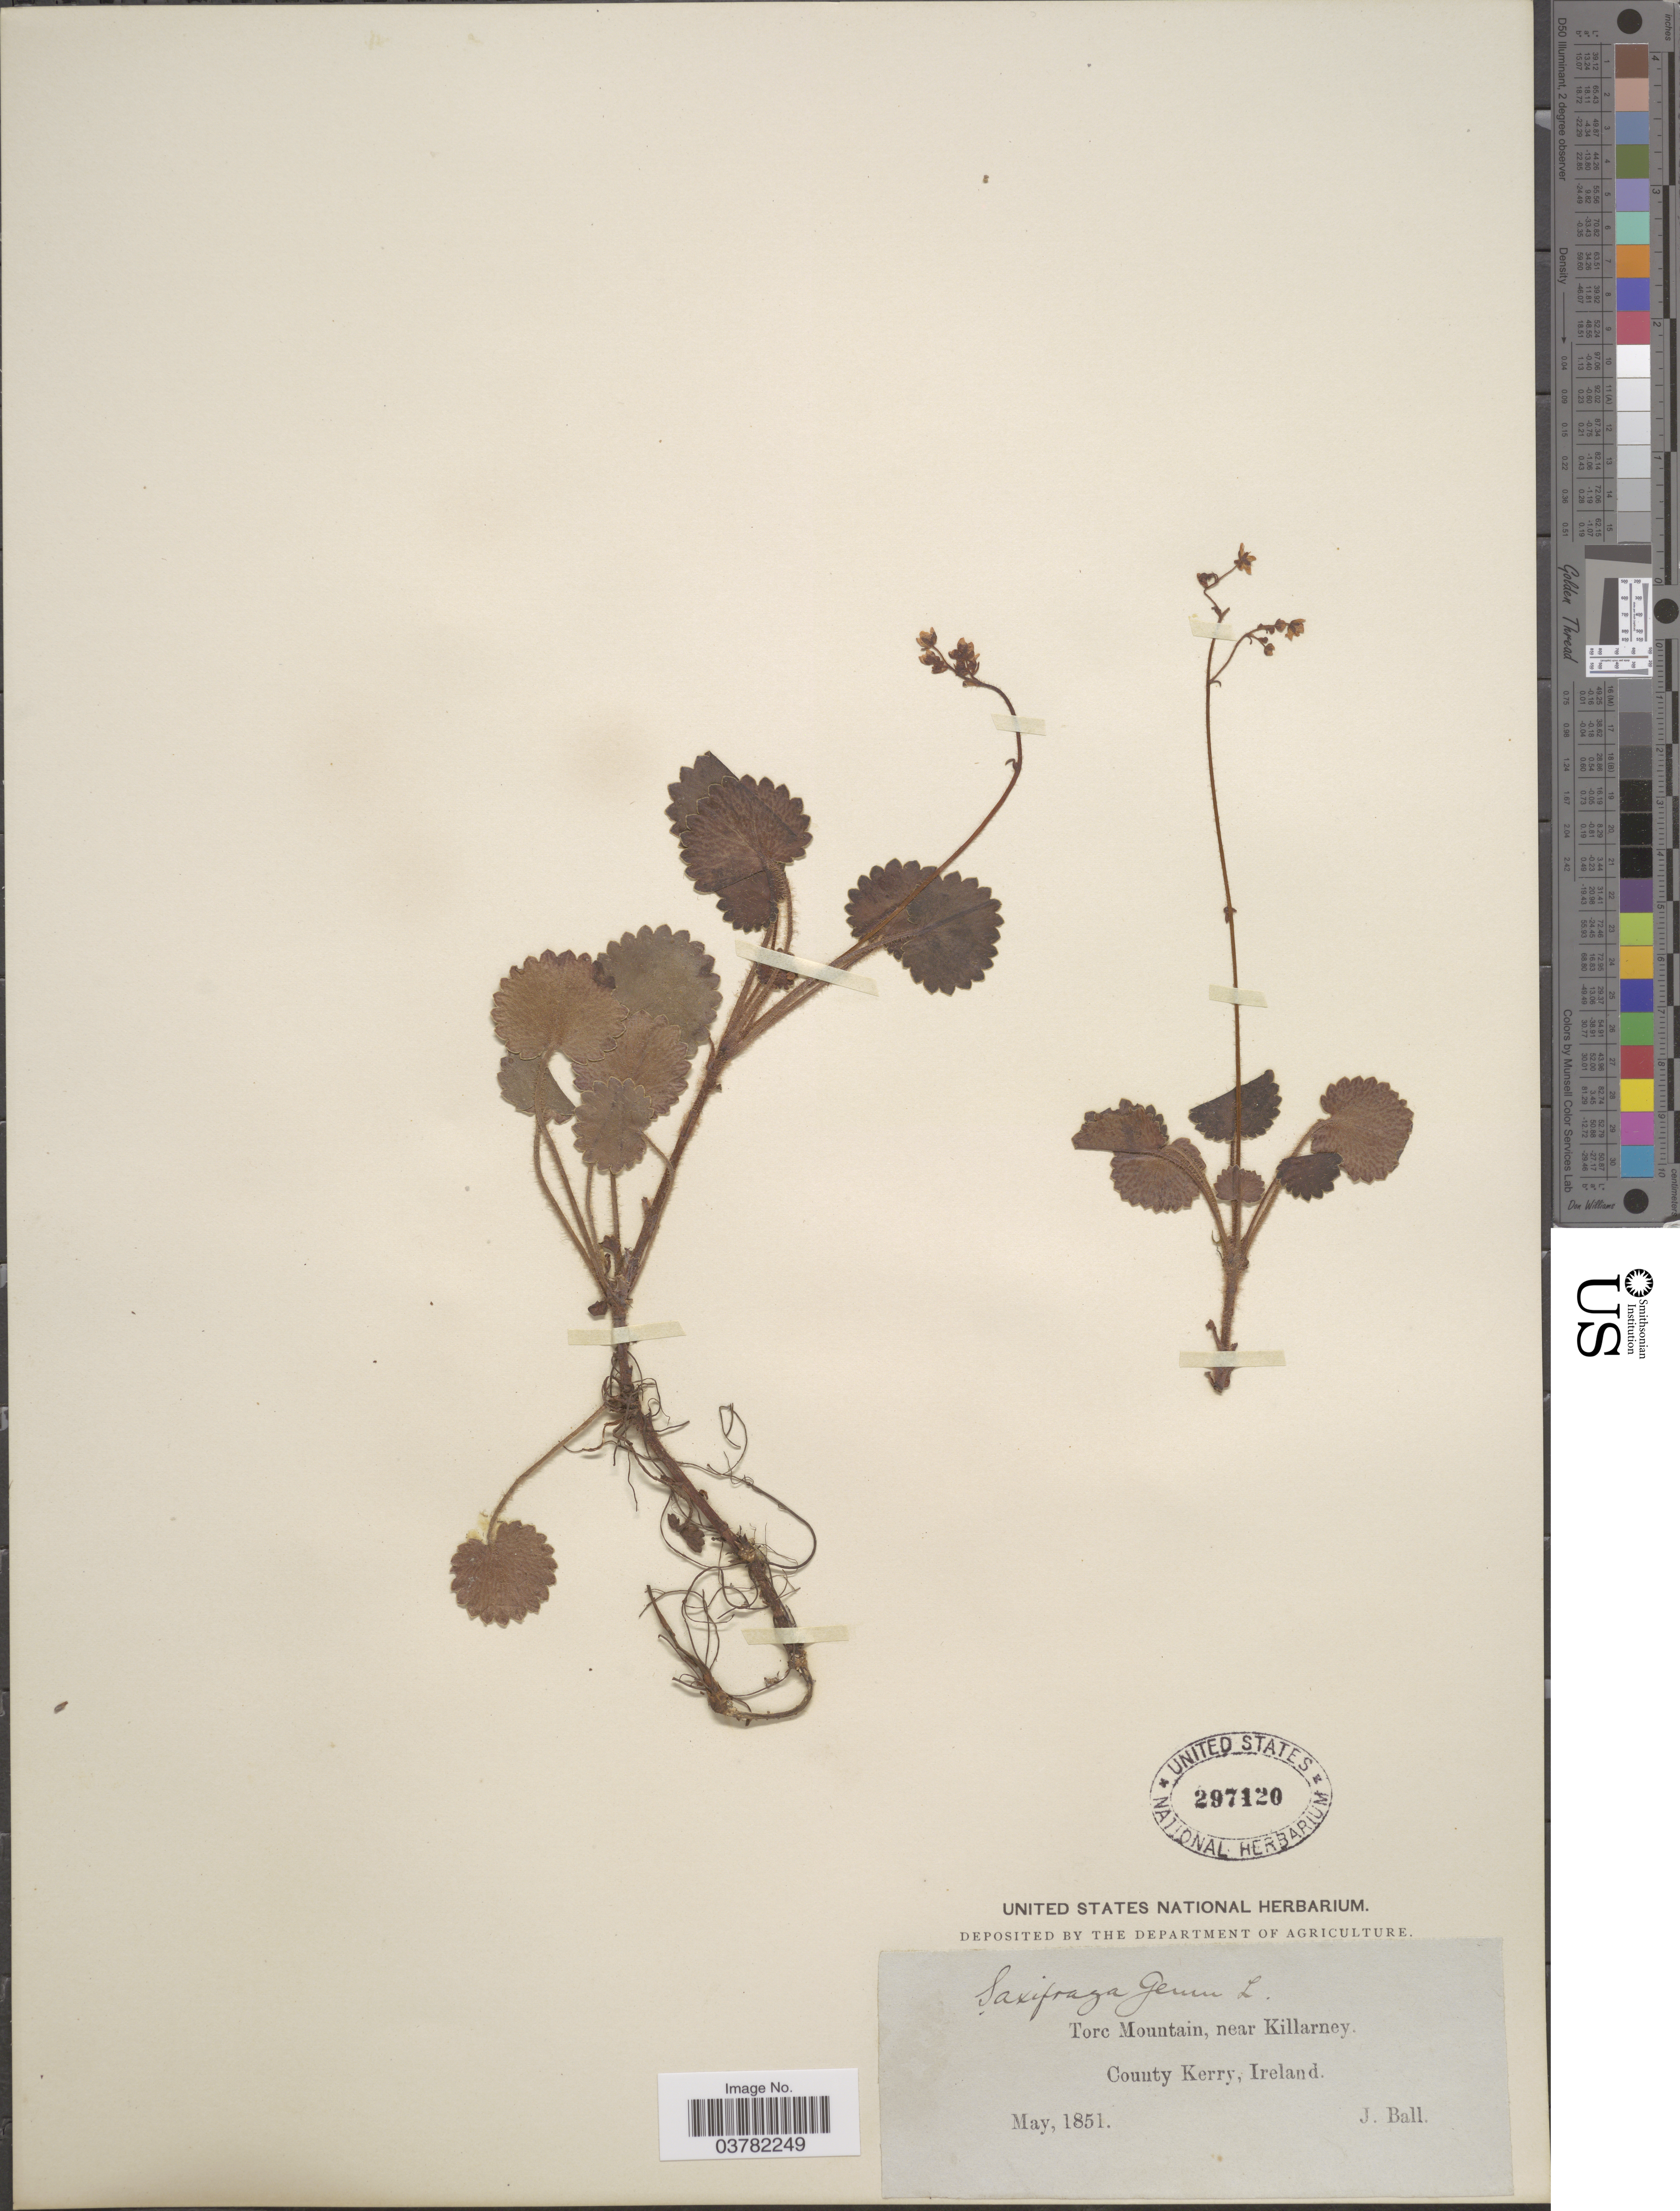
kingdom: Plantae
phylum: Tracheophyta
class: Magnoliopsida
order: Saxifragales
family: Saxifragaceae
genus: Saxifraga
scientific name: Saxifraga geum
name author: L.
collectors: J. Ball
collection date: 1851-05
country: Ireland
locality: Torc Mountain, near Killarney. County Kerry.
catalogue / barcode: US 297120